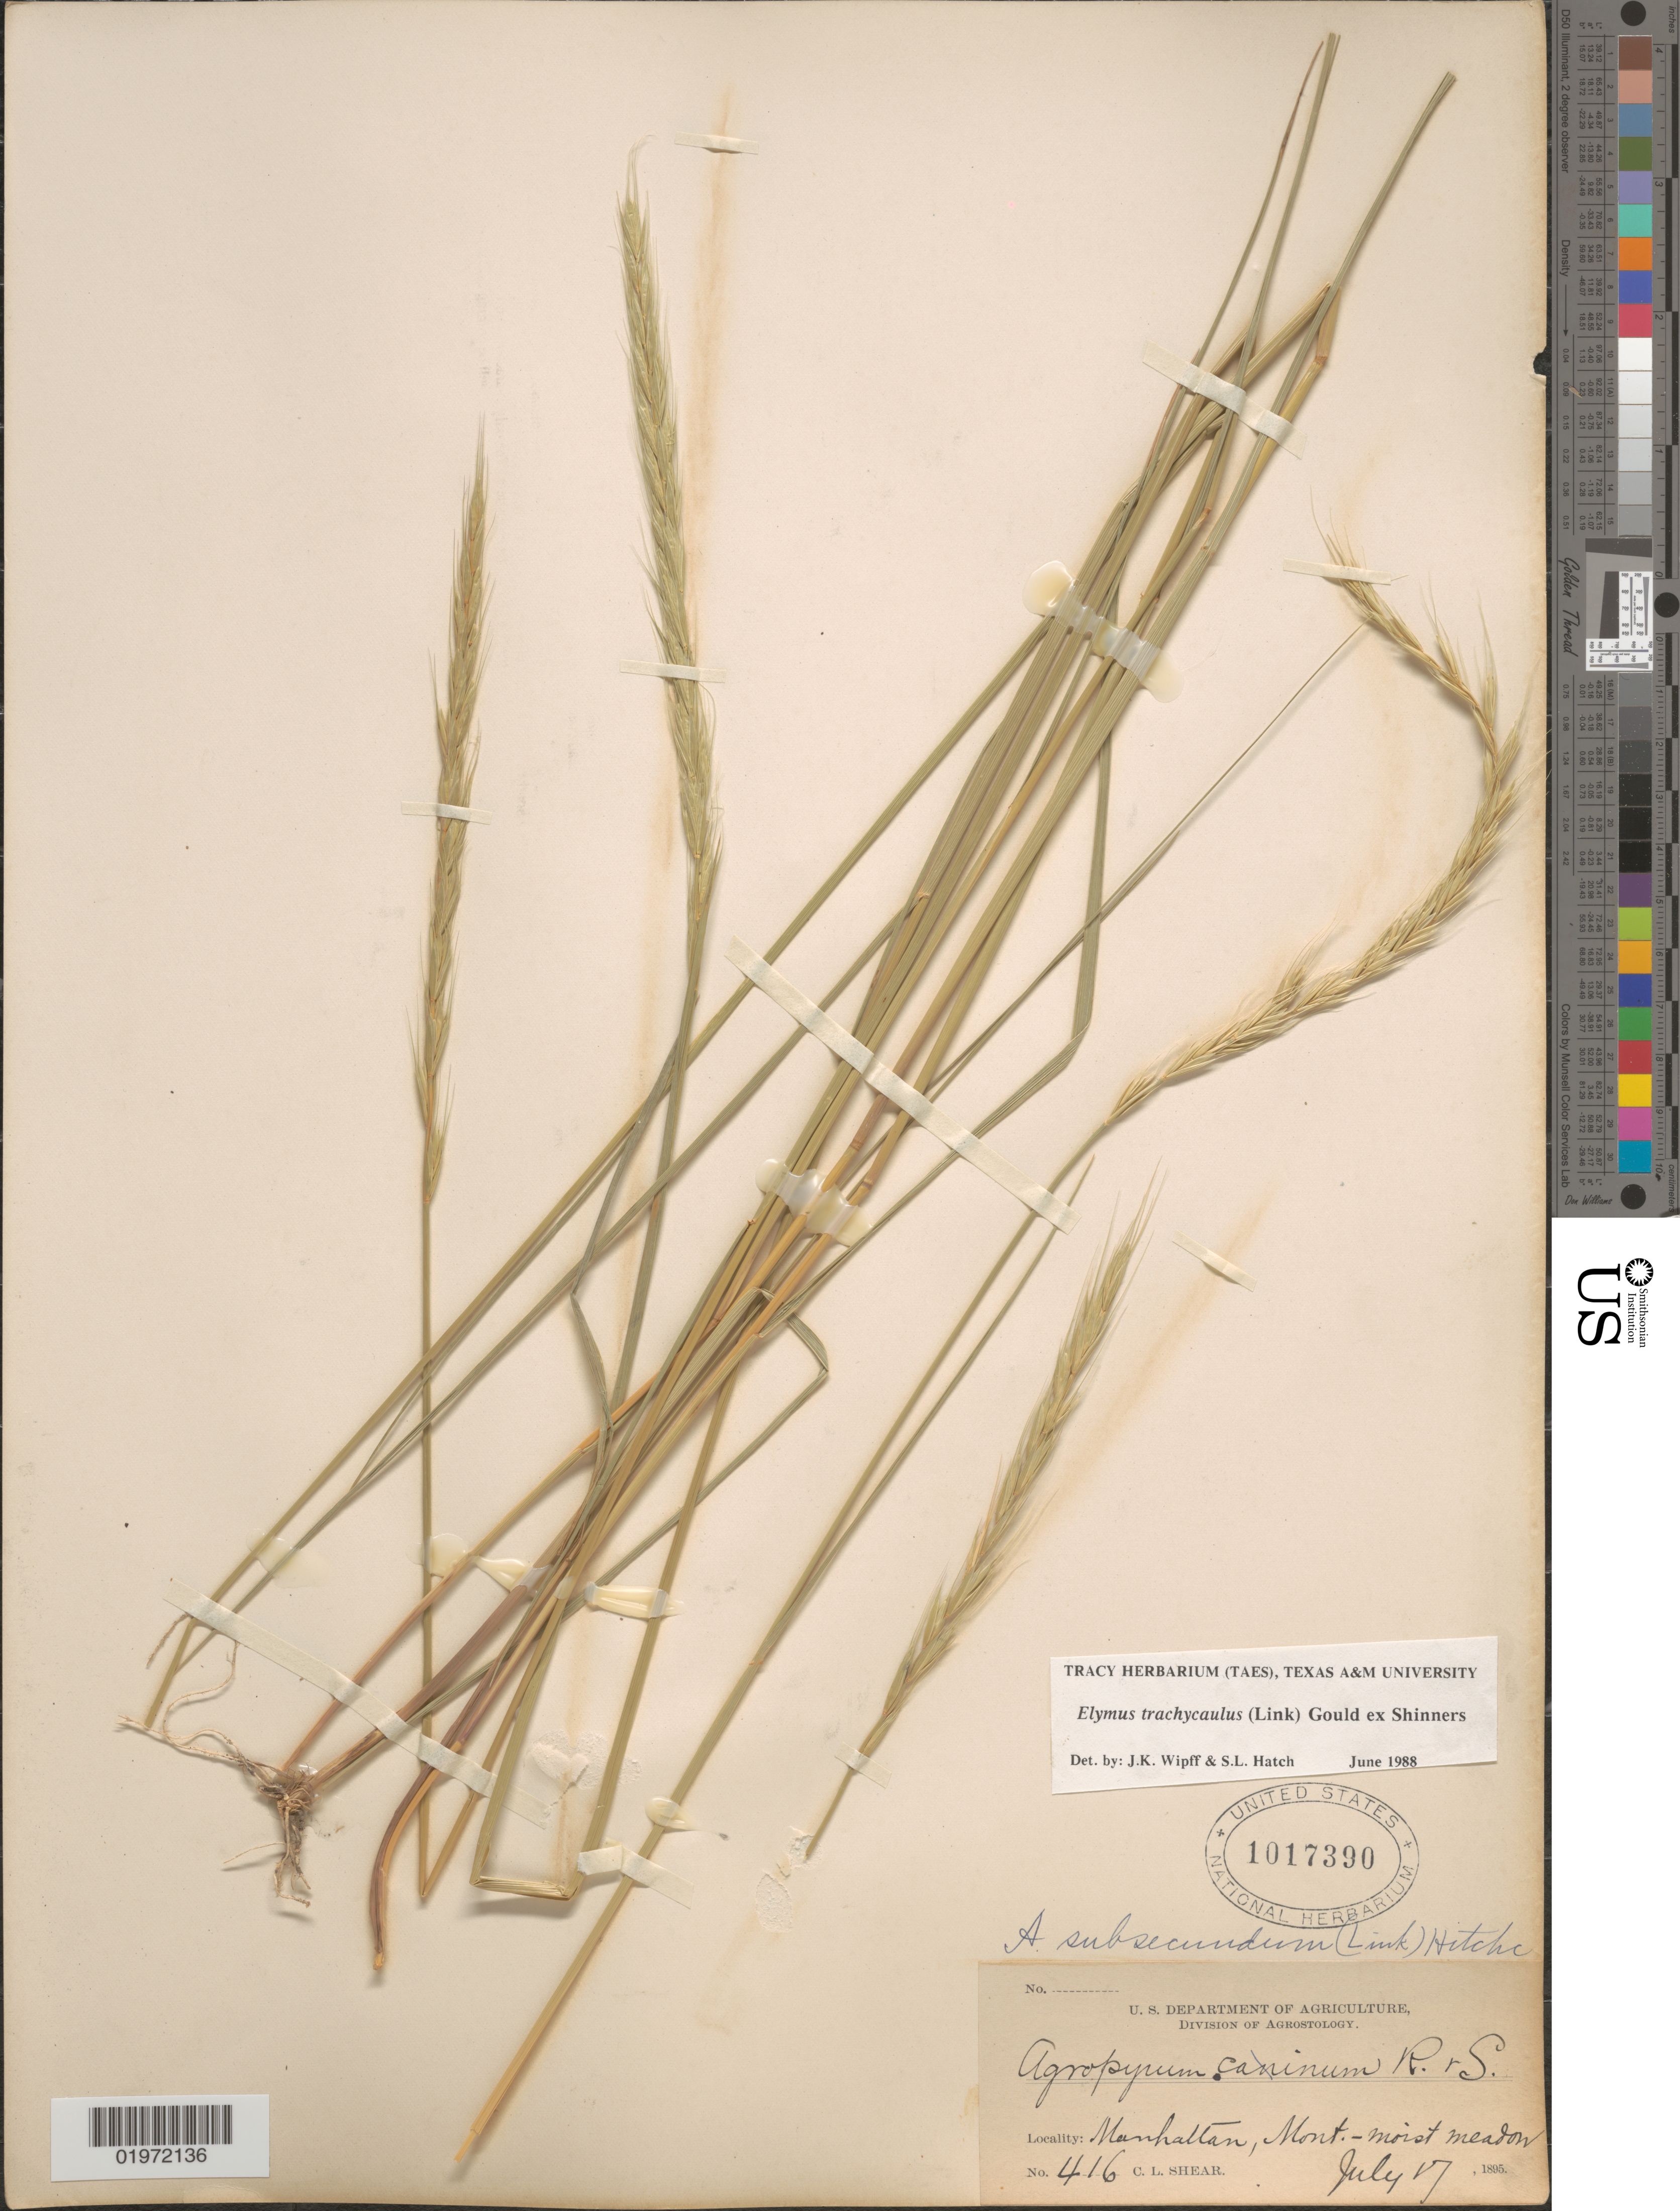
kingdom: Plantae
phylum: Tracheophyta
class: Liliopsida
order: Poales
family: Poaceae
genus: Elymus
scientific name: Elymus trachycaulus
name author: (Link) Gould ex Shinners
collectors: C. L. Shear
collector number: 416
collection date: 1895-07-17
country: United States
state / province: Montana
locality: Manhattan.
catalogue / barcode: US 1017390